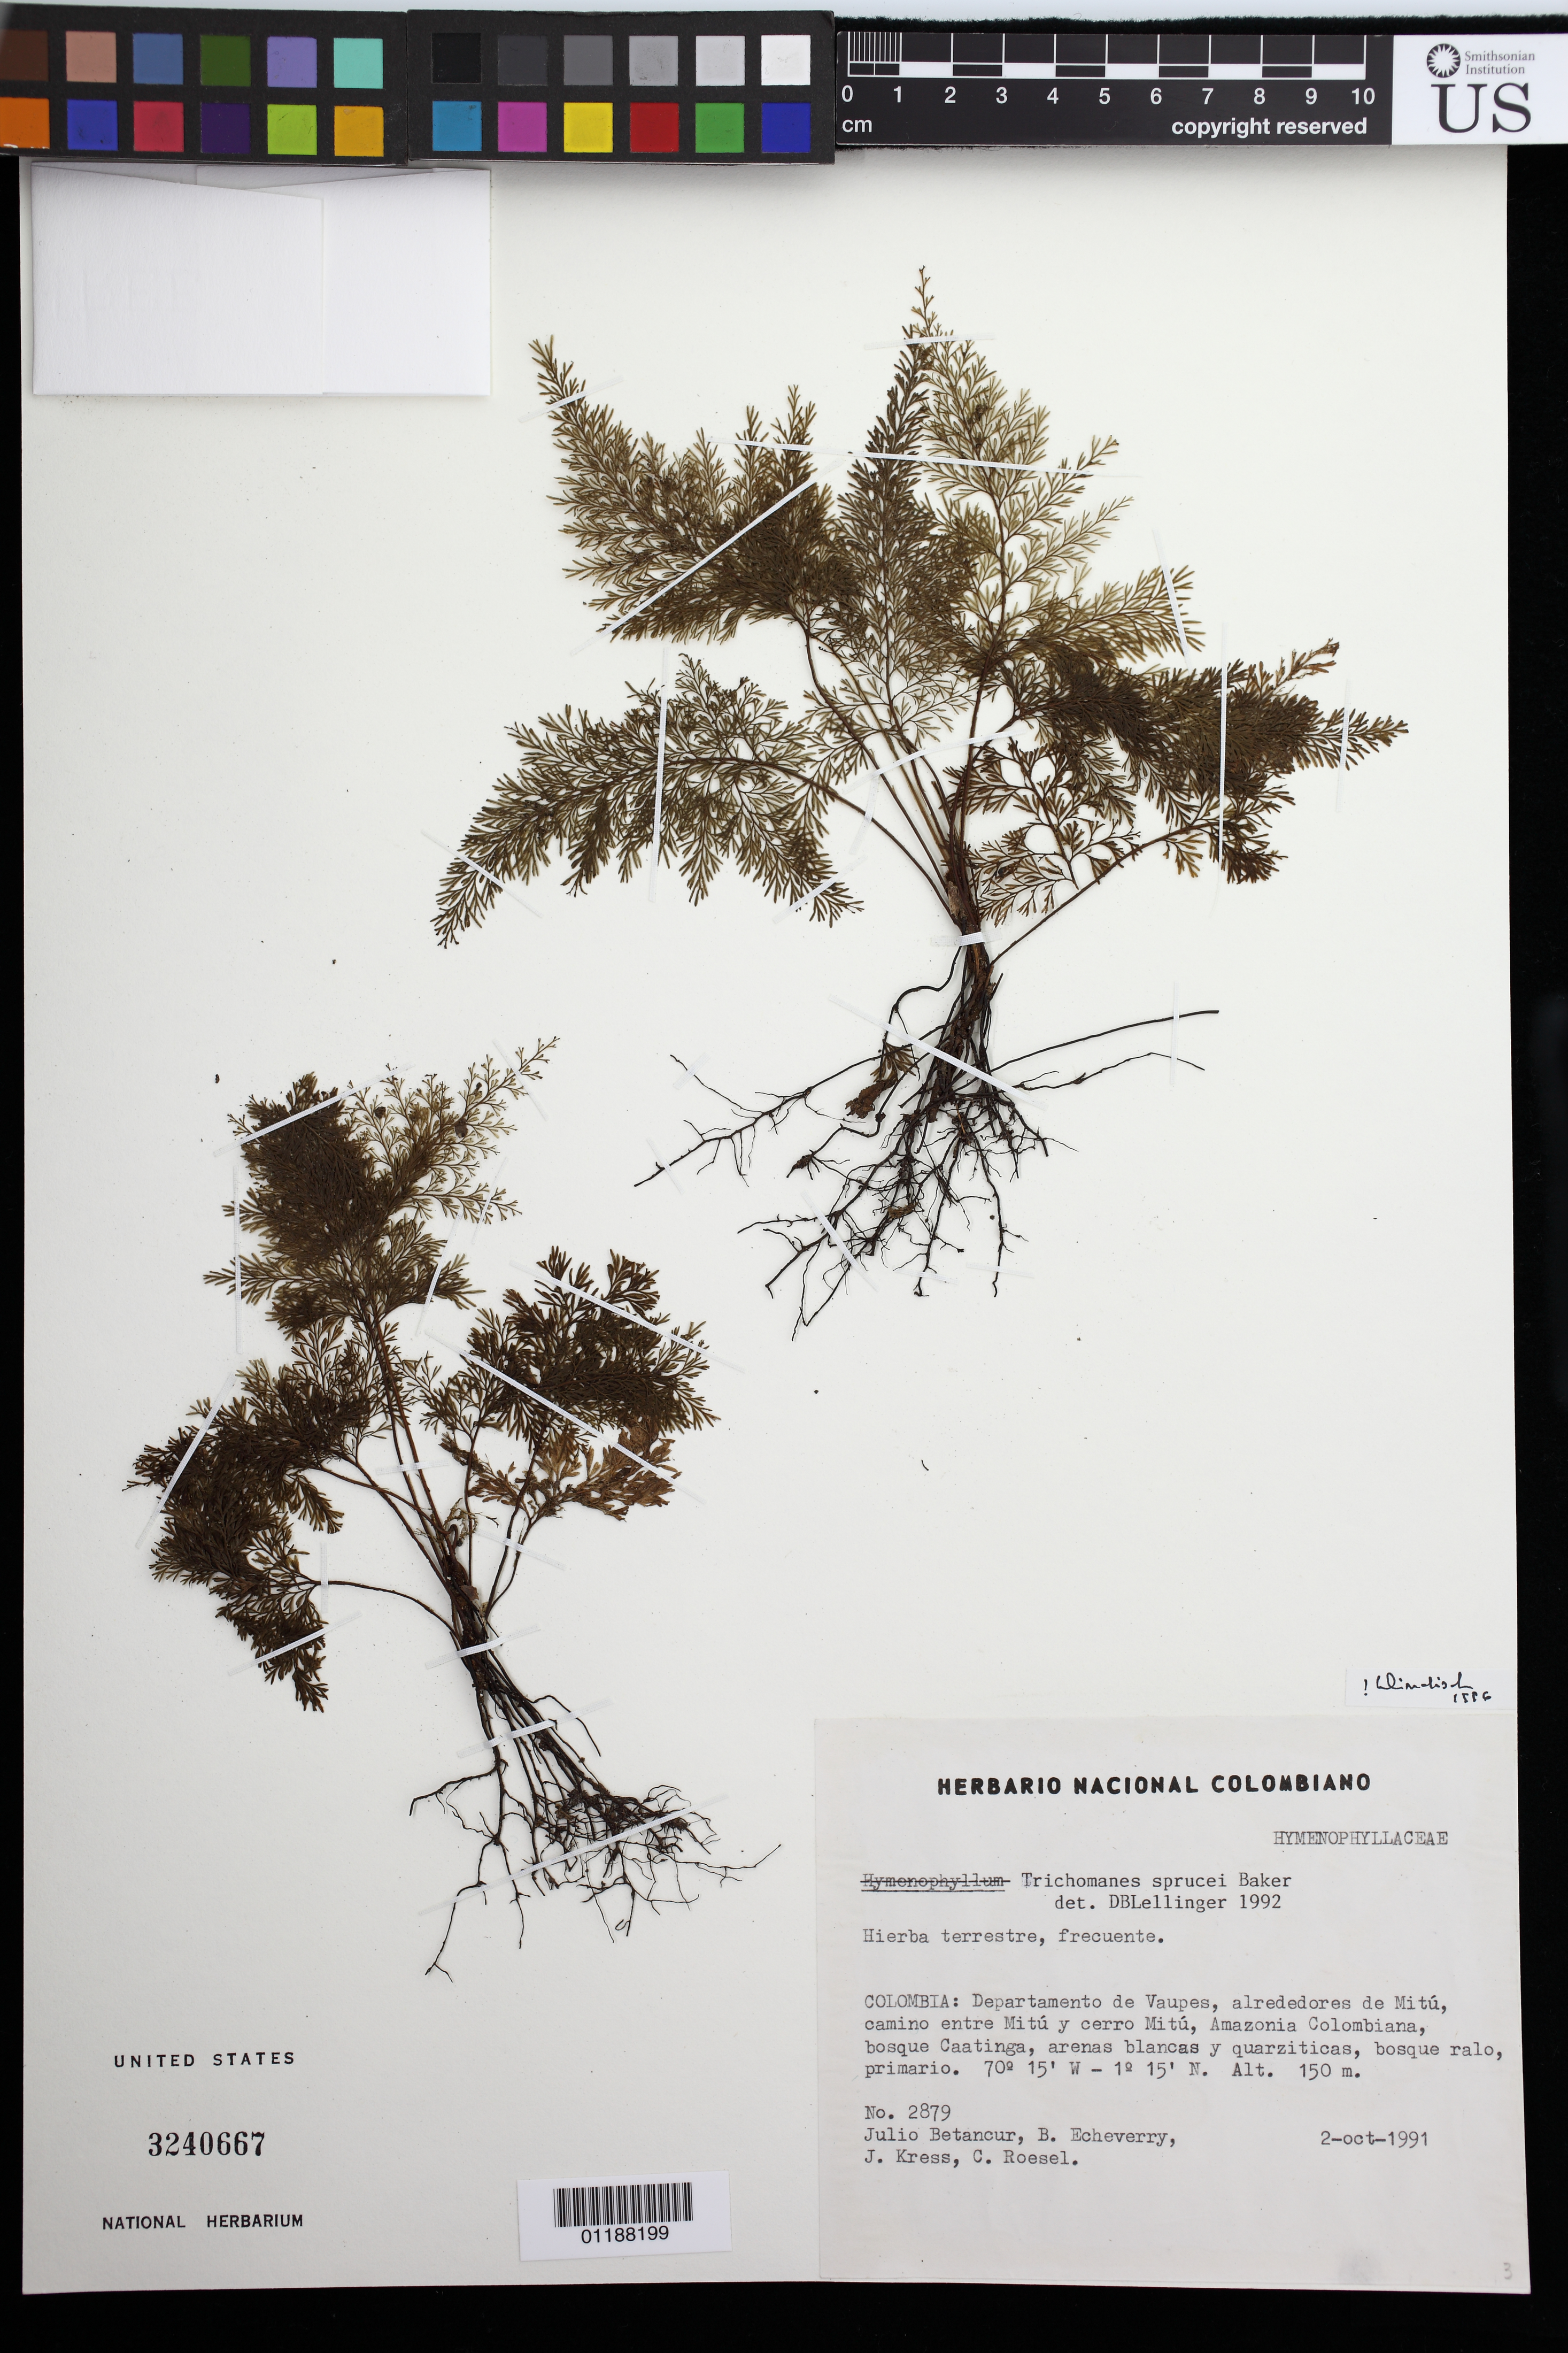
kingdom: Plantae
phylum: Tracheophyta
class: Polypodiopsida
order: Hymenophyllales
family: Hymenophyllaceae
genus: Abrodictyum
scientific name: Abrodictyum sprucei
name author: (Baker) Ebihara & Dubuisson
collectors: J. C. Betancur, B. Echeverry, W. J. Kress & C. S. Roesel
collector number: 2879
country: Colombia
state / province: Vaupés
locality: Alrededores de Mitu, camino between Mitu and cerro Mitu, Amazonia Colombiana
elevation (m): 150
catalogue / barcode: US 3240667